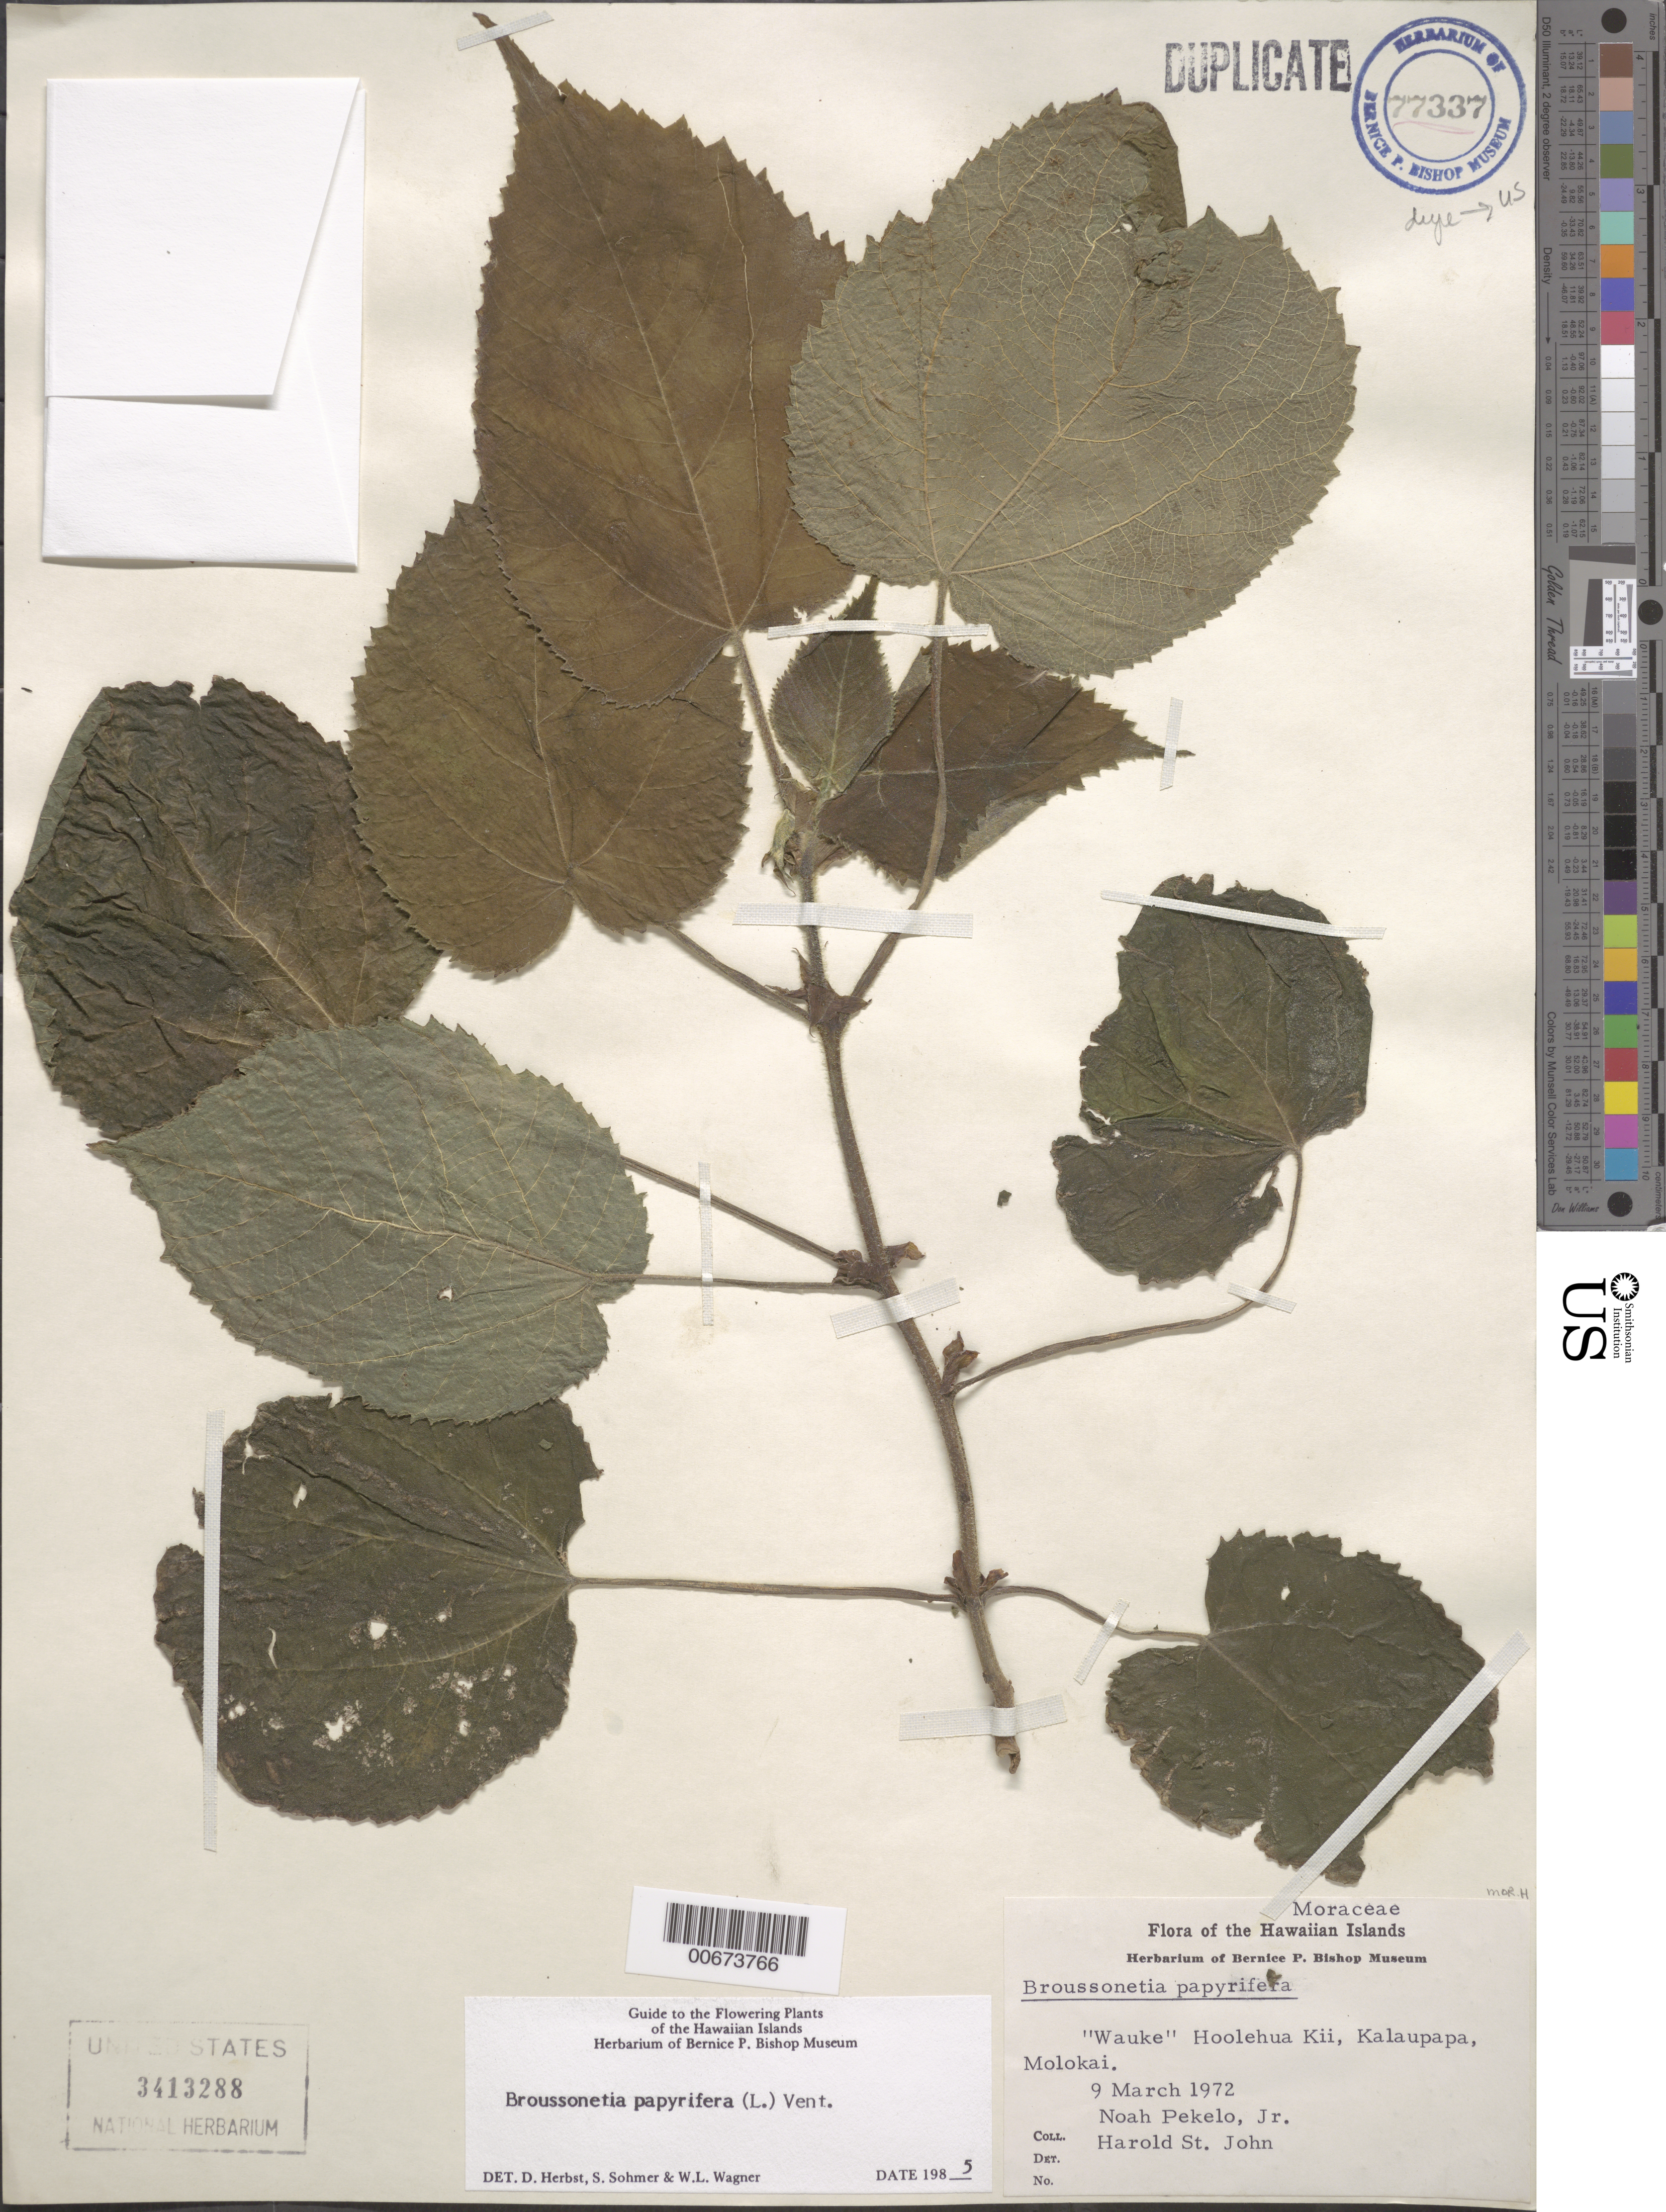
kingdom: Plantae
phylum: Tracheophyta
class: Magnoliopsida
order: Rosales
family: Moraceae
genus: Broussonetia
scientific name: Broussonetia papyrifera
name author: (L.) L'Hér. ex Vent.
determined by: Herbst, D. R.; Sohmer, S. H.; Wagner, W. L.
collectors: N. Pekelo & H. St. John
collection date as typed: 9 Mar 1972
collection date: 1972-03-09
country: United States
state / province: Hawaii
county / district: Maui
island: Moloka'i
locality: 'Wauke' Hoolehua Kii, Kalaupapa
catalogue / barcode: US 3413288